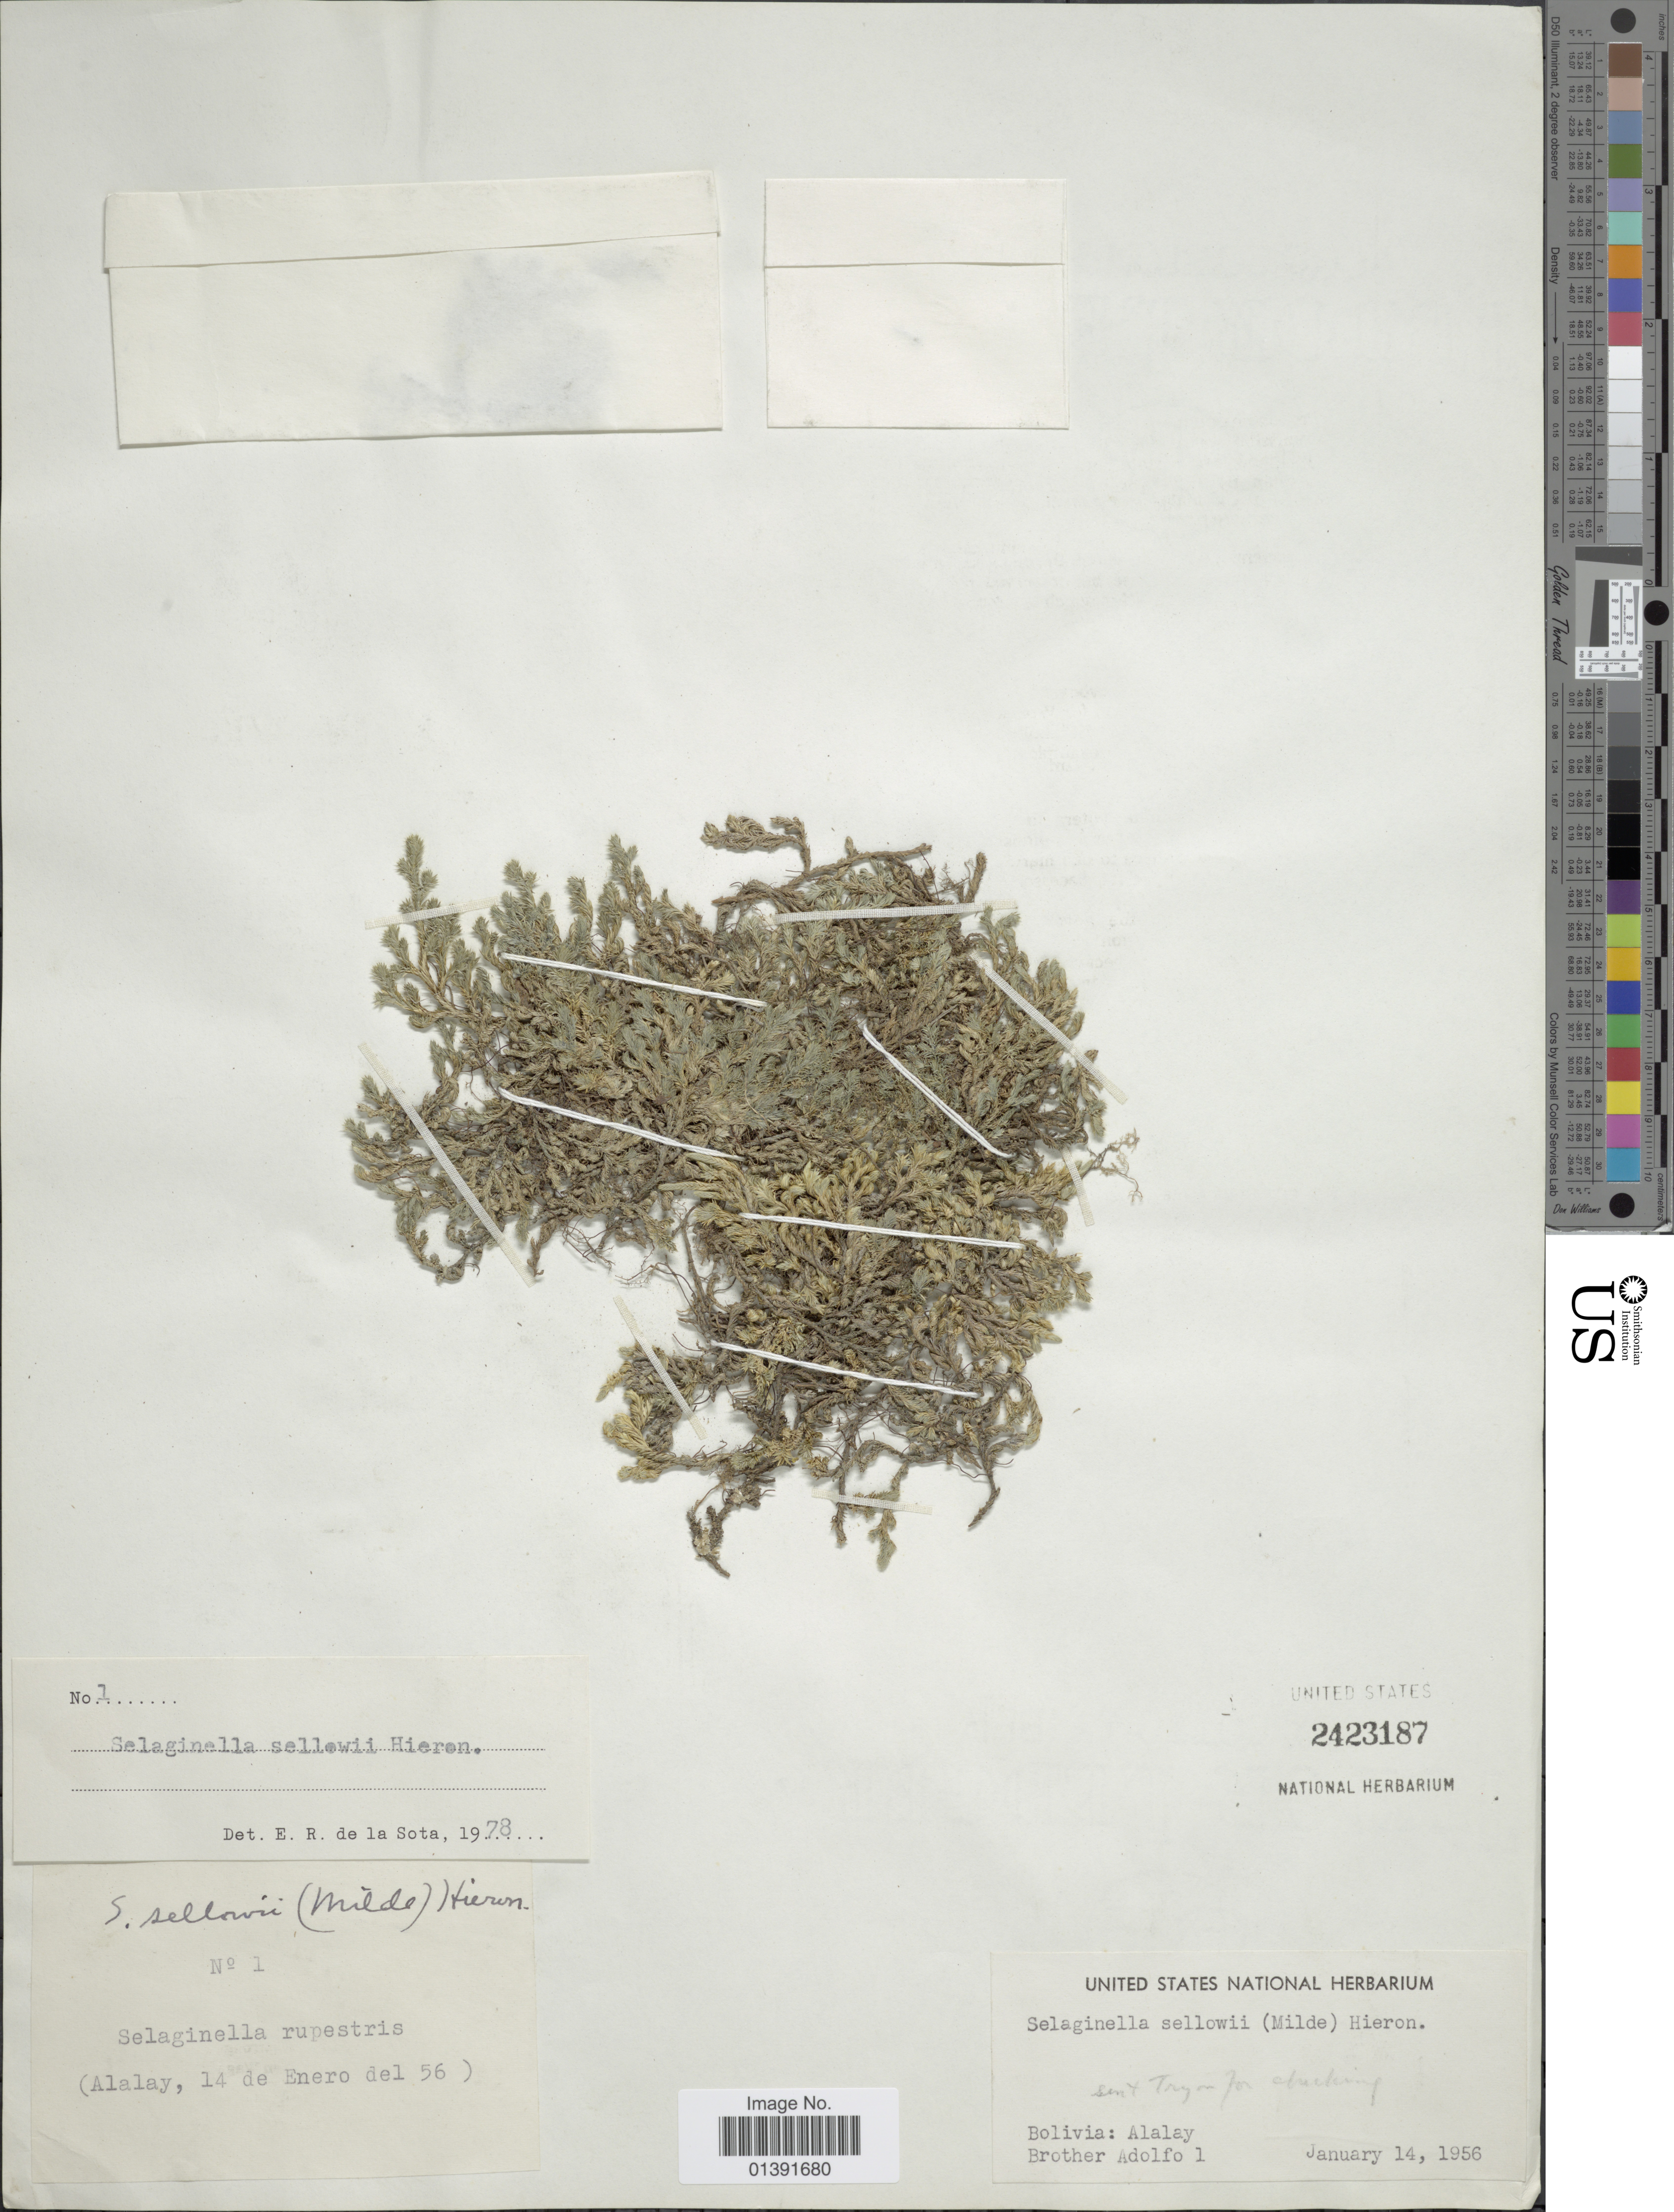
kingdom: Plantae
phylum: Tracheophyta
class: Lycopodiopsida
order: Selaginellales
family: Selaginellaceae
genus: Selaginella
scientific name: Selaginella sellowii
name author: Hieron.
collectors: Bro. Adolfo M.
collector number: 1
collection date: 1956-01-14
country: Bolivia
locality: Alalay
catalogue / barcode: US 2423187